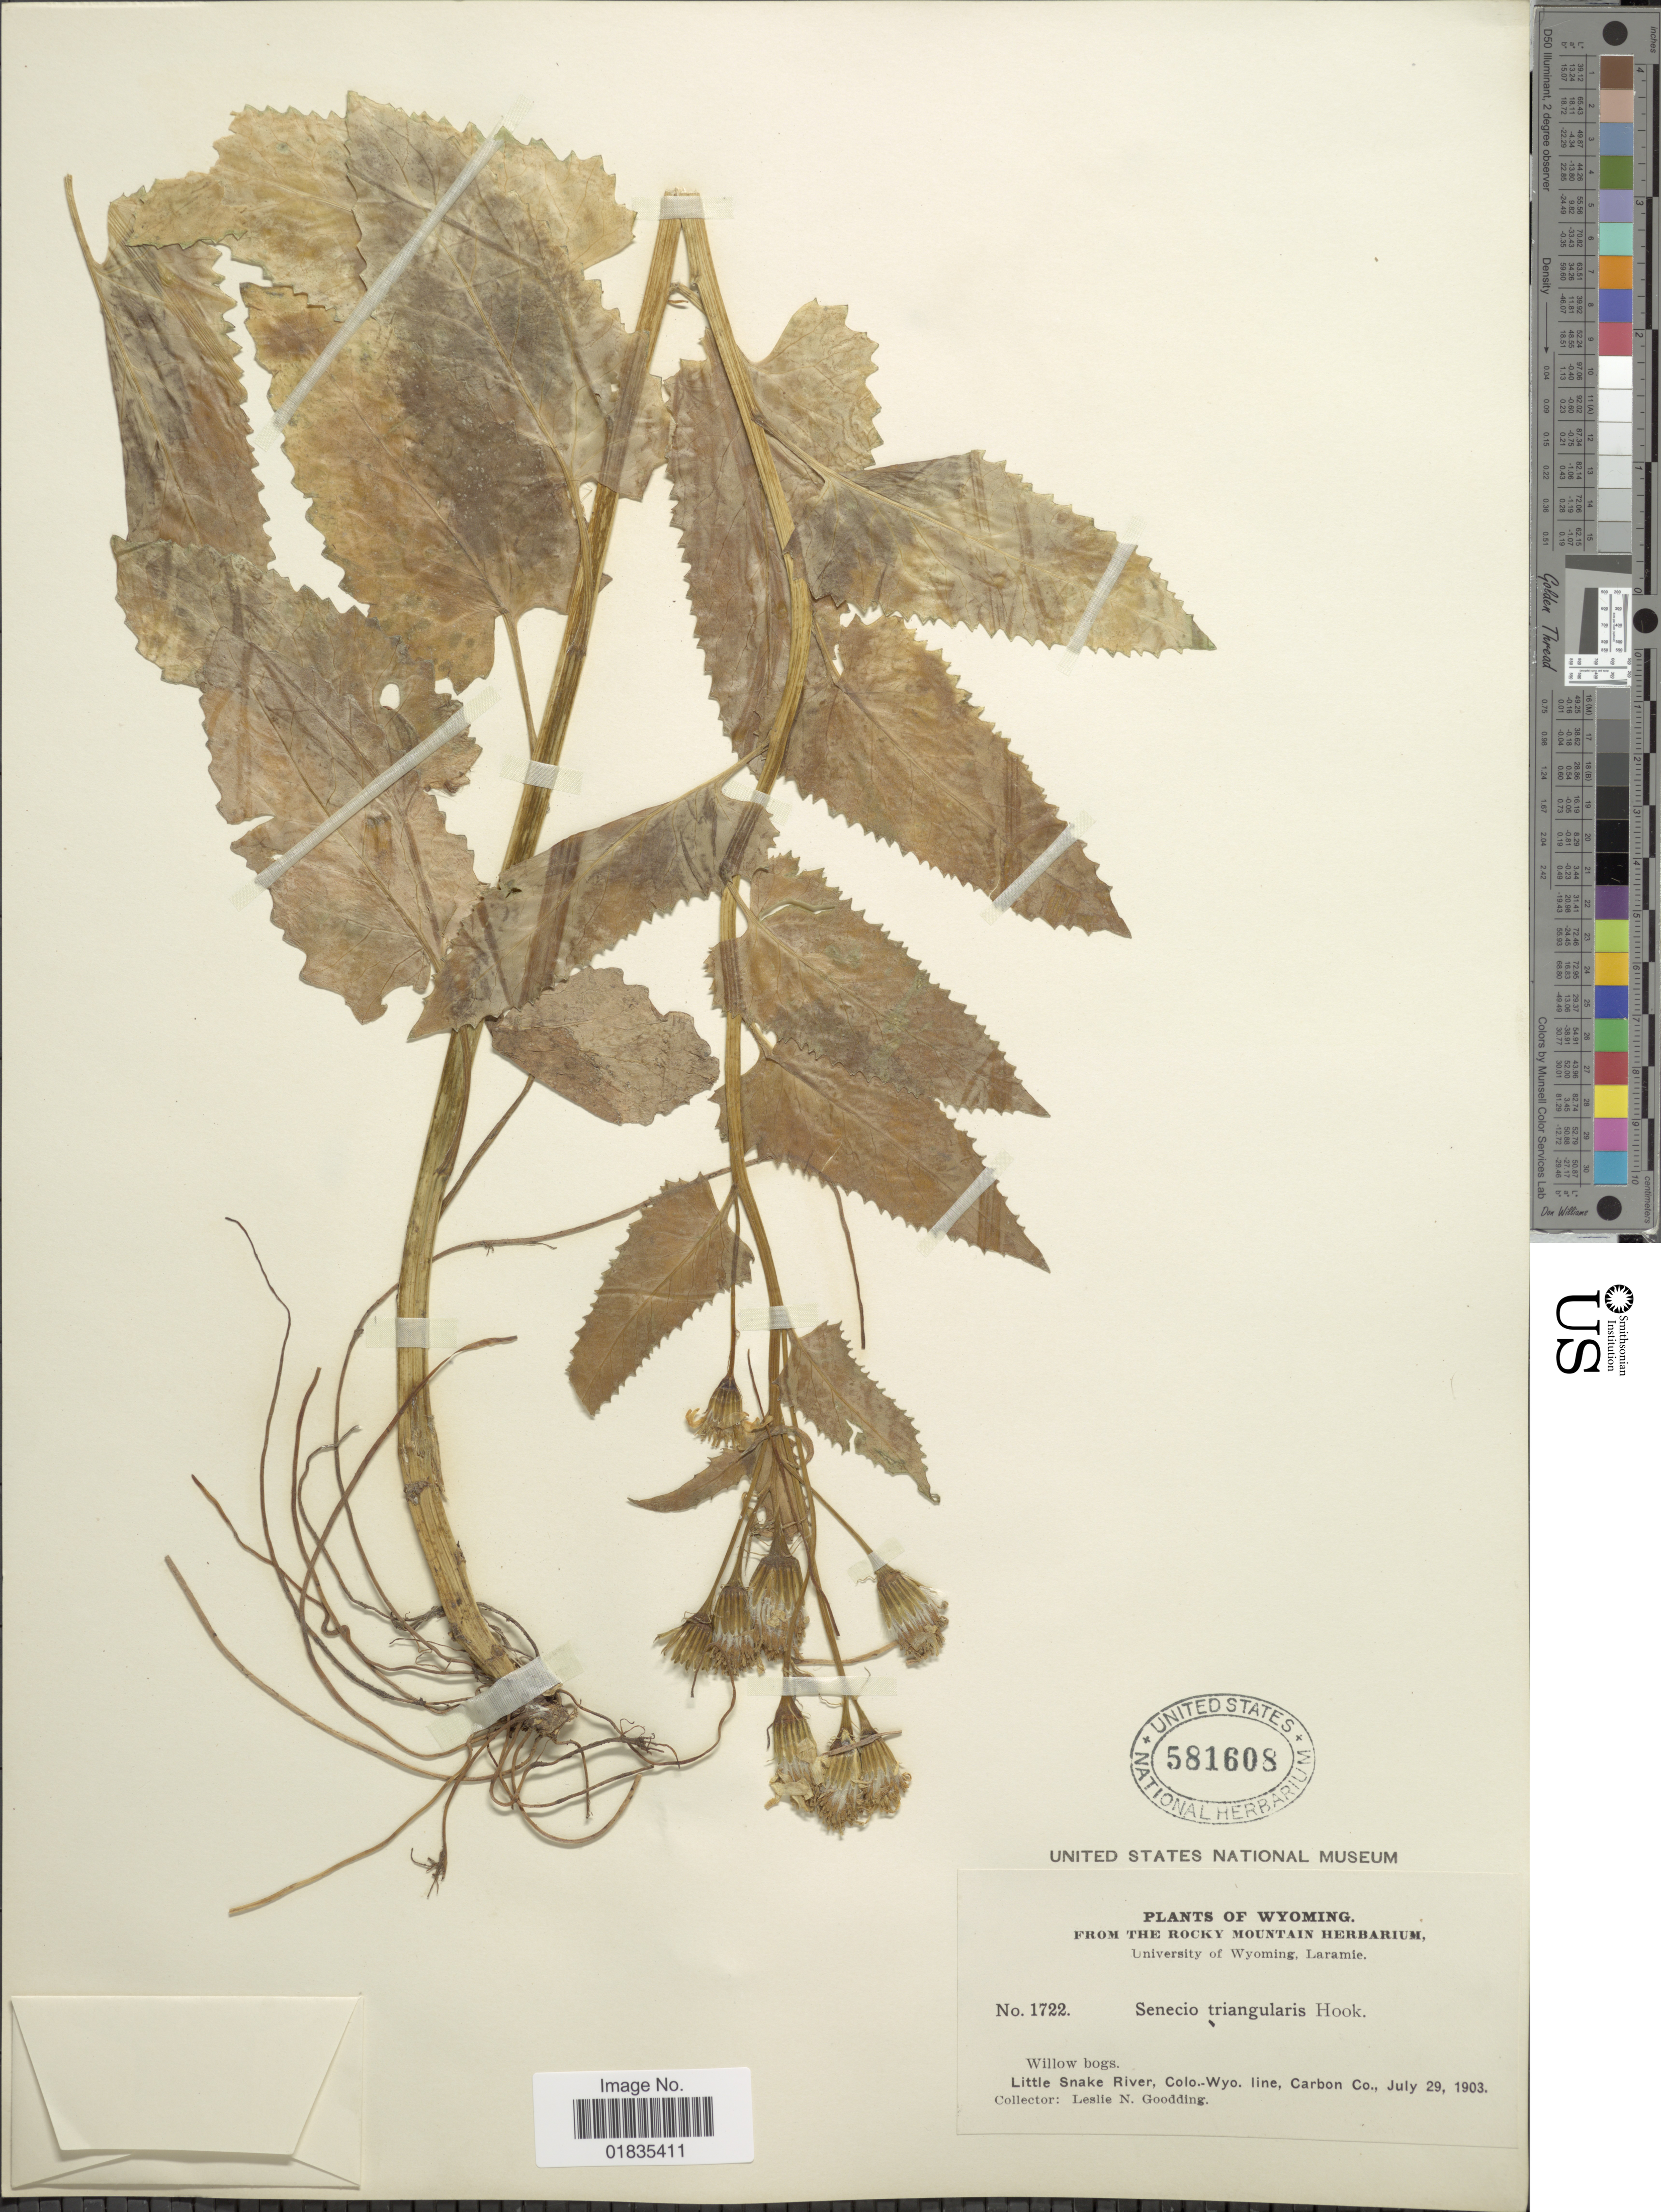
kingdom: Plantae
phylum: Tracheophyta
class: Magnoliopsida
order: Asterales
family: Asteraceae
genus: Senecio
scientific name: Senecio triangularis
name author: Hook.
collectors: L. N. Goodding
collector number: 1722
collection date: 1903-07-29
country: United States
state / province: Wyoming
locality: Willow bogs, Little Snake River, Colo.-Wyo. line, Carbon Co.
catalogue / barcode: US 581608